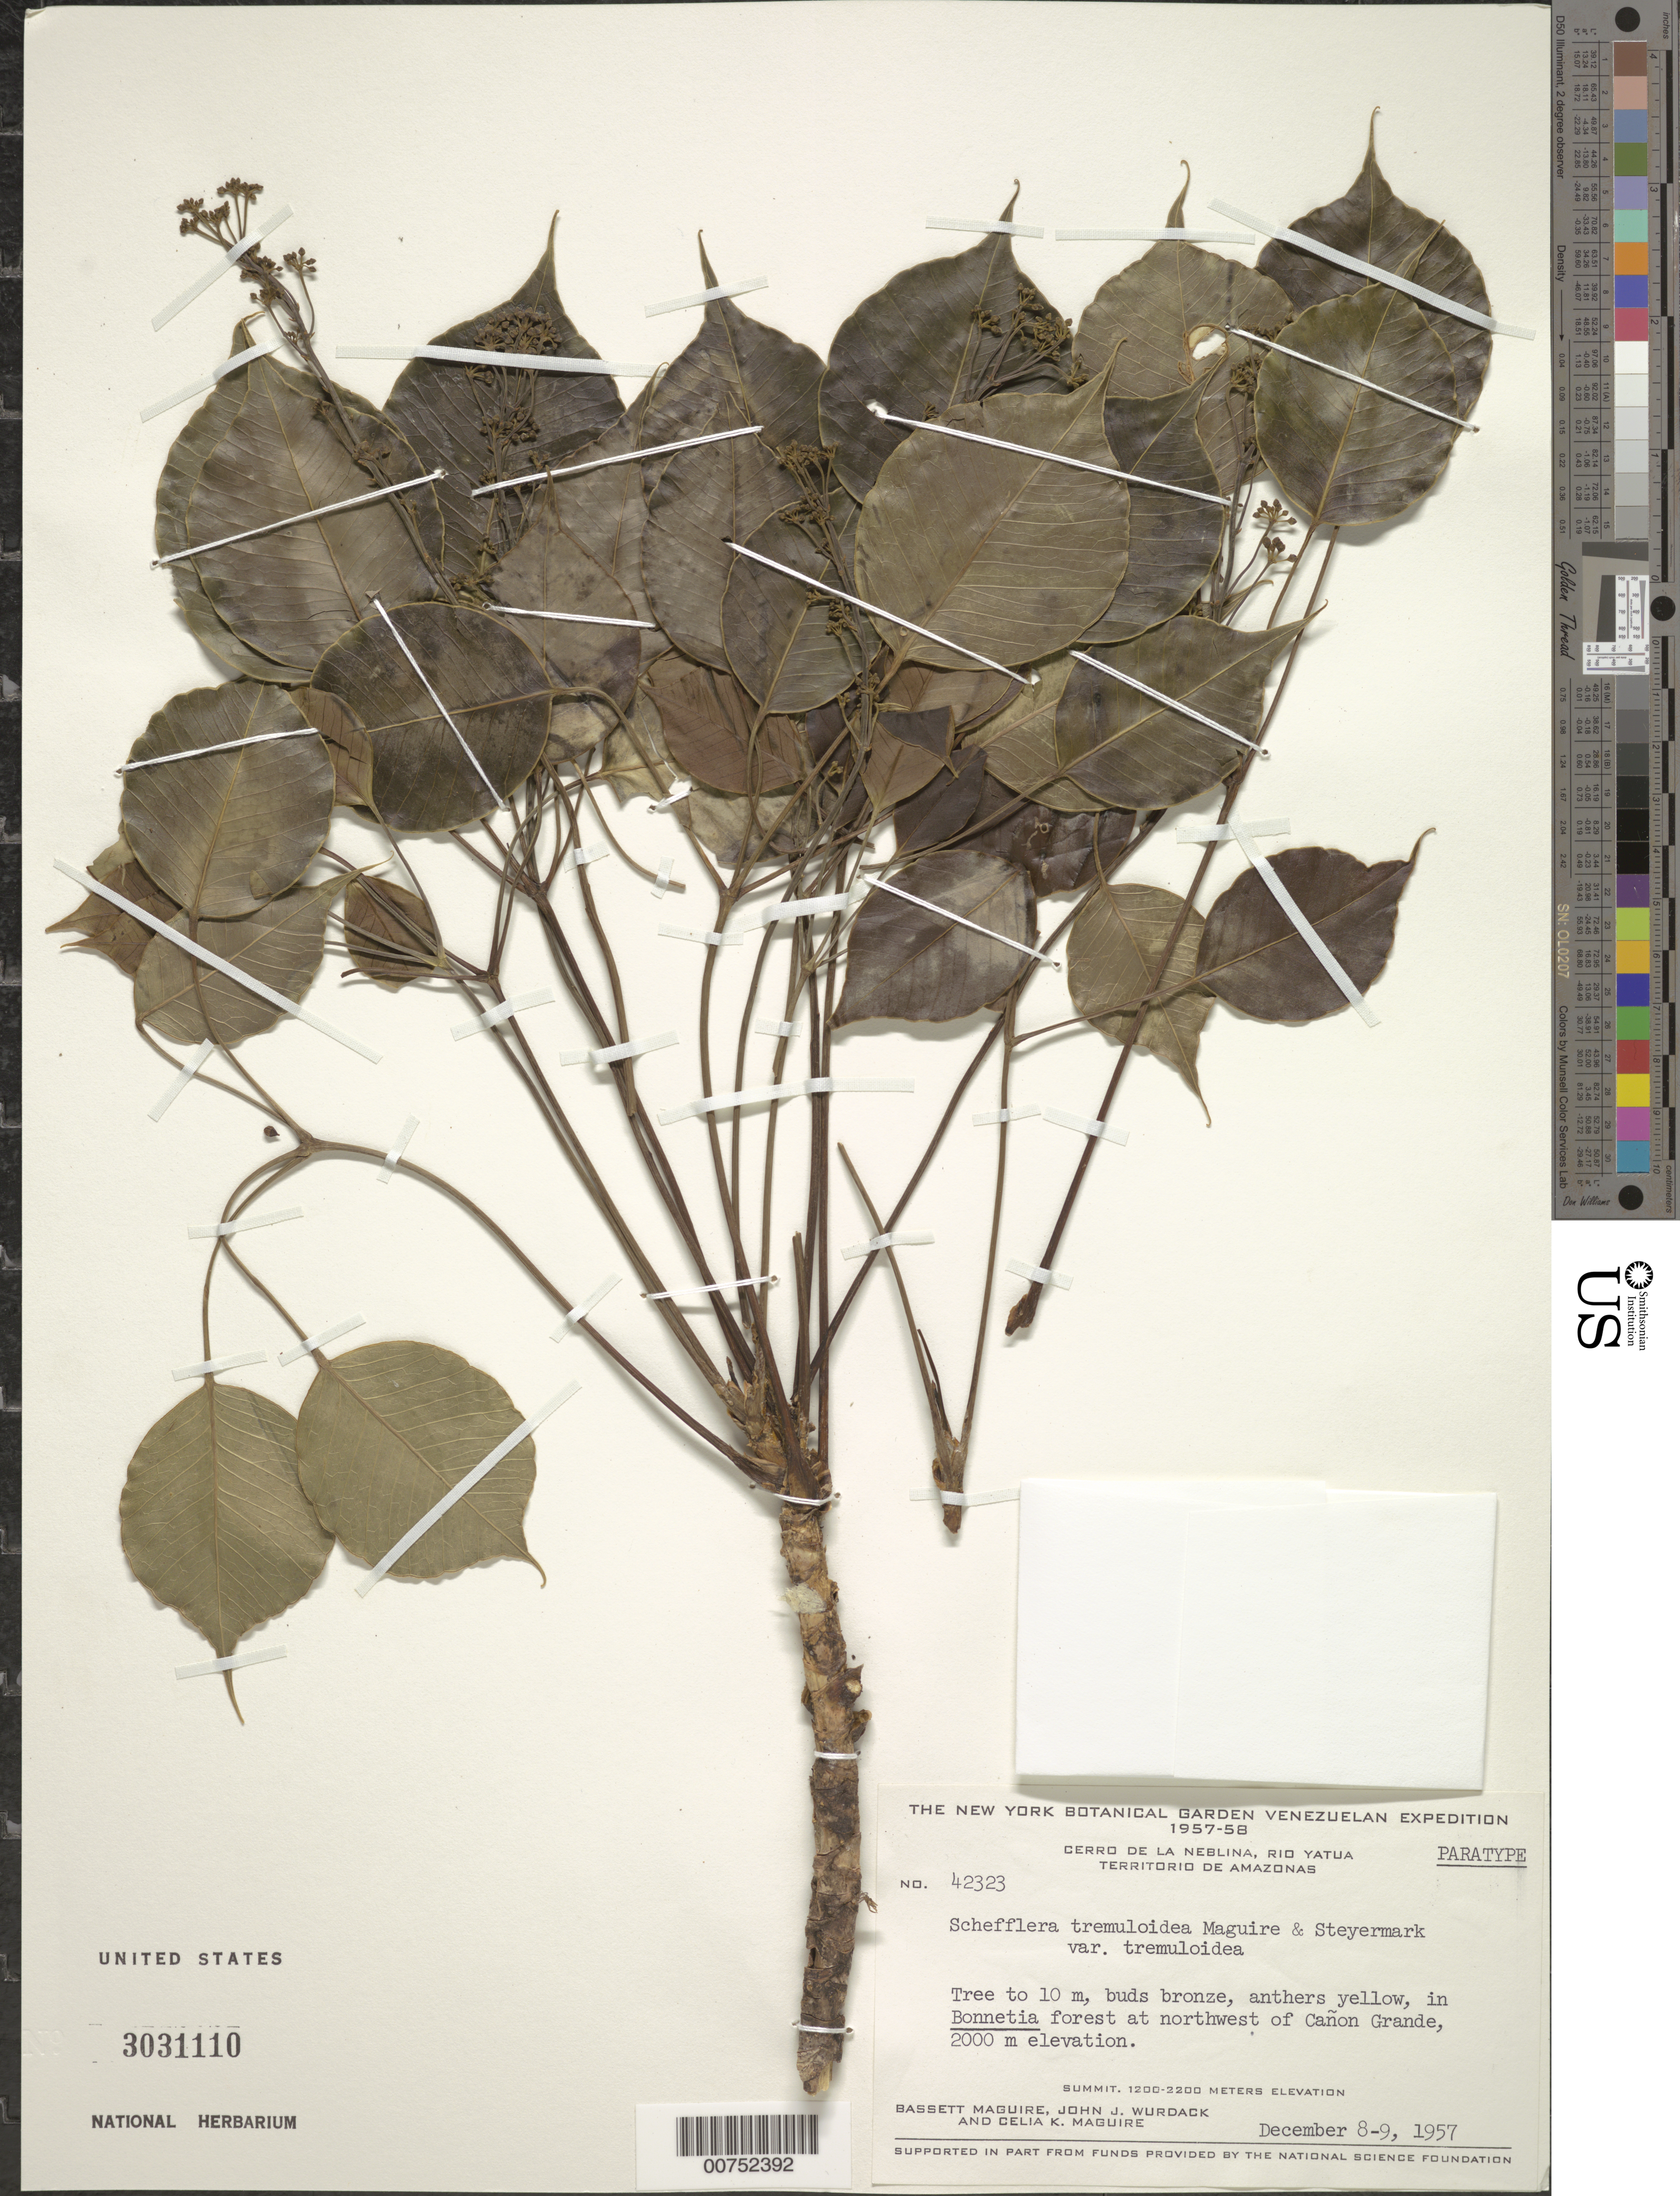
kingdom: Plantae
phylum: Tracheophyta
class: Magnoliopsida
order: Apiales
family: Araliaceae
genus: Schefflera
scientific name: Schefflera tremuloidea var. tremuloidea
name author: Maguire et al.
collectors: B. Maguire, J. J. Wurdack & C. K. Maguire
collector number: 42323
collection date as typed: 8-Dec-57 to 9-Dec-57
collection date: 1957-12-08/1957-12-09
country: Venezuela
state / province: Amazonas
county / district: Río Negro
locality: Cerro de la Neblina, Río Yatua, NW of Caño Grande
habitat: Bonnetia forest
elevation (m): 2000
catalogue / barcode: US 3031110